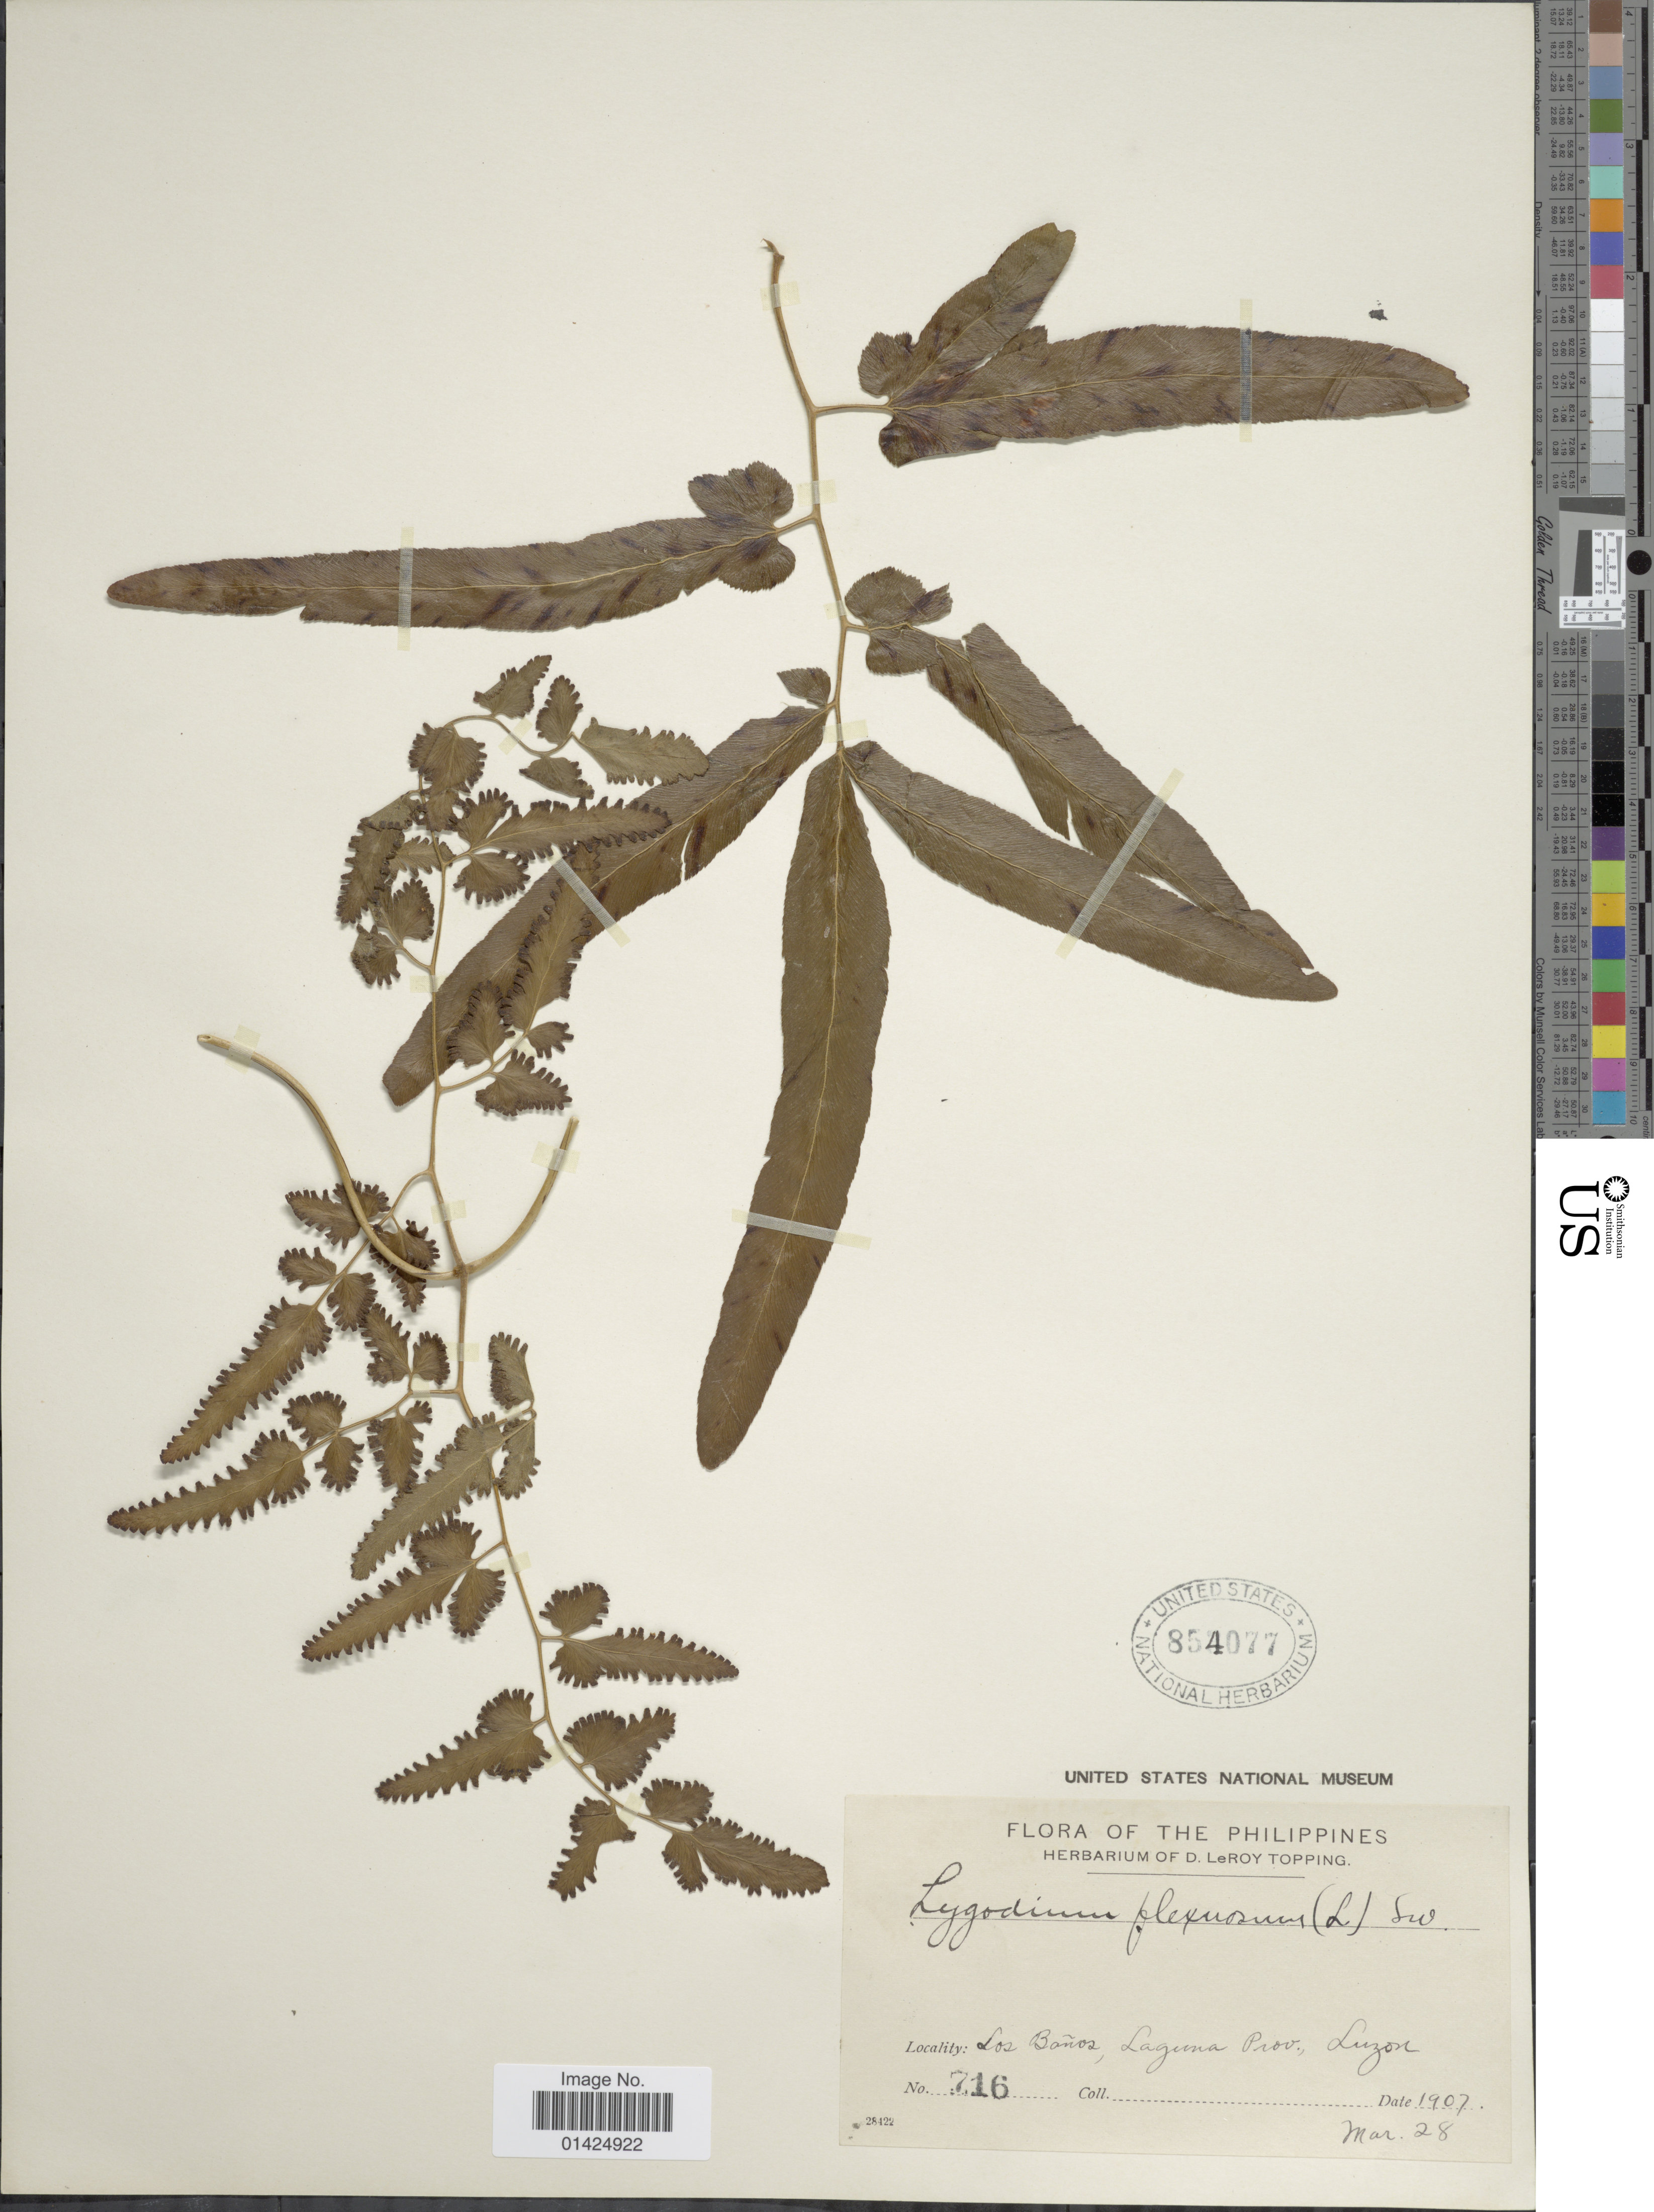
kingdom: Plantae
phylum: Tracheophyta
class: Polypodiopsida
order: Schizaeales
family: Lygodiaceae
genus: Lygodium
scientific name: Lygodium flexuosum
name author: Sw.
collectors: ex herb. D. LeRoy Topping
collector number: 716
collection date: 1907-03-28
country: Philippines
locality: Los Baños, Laguna Prov., Luzon.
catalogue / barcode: US 854077